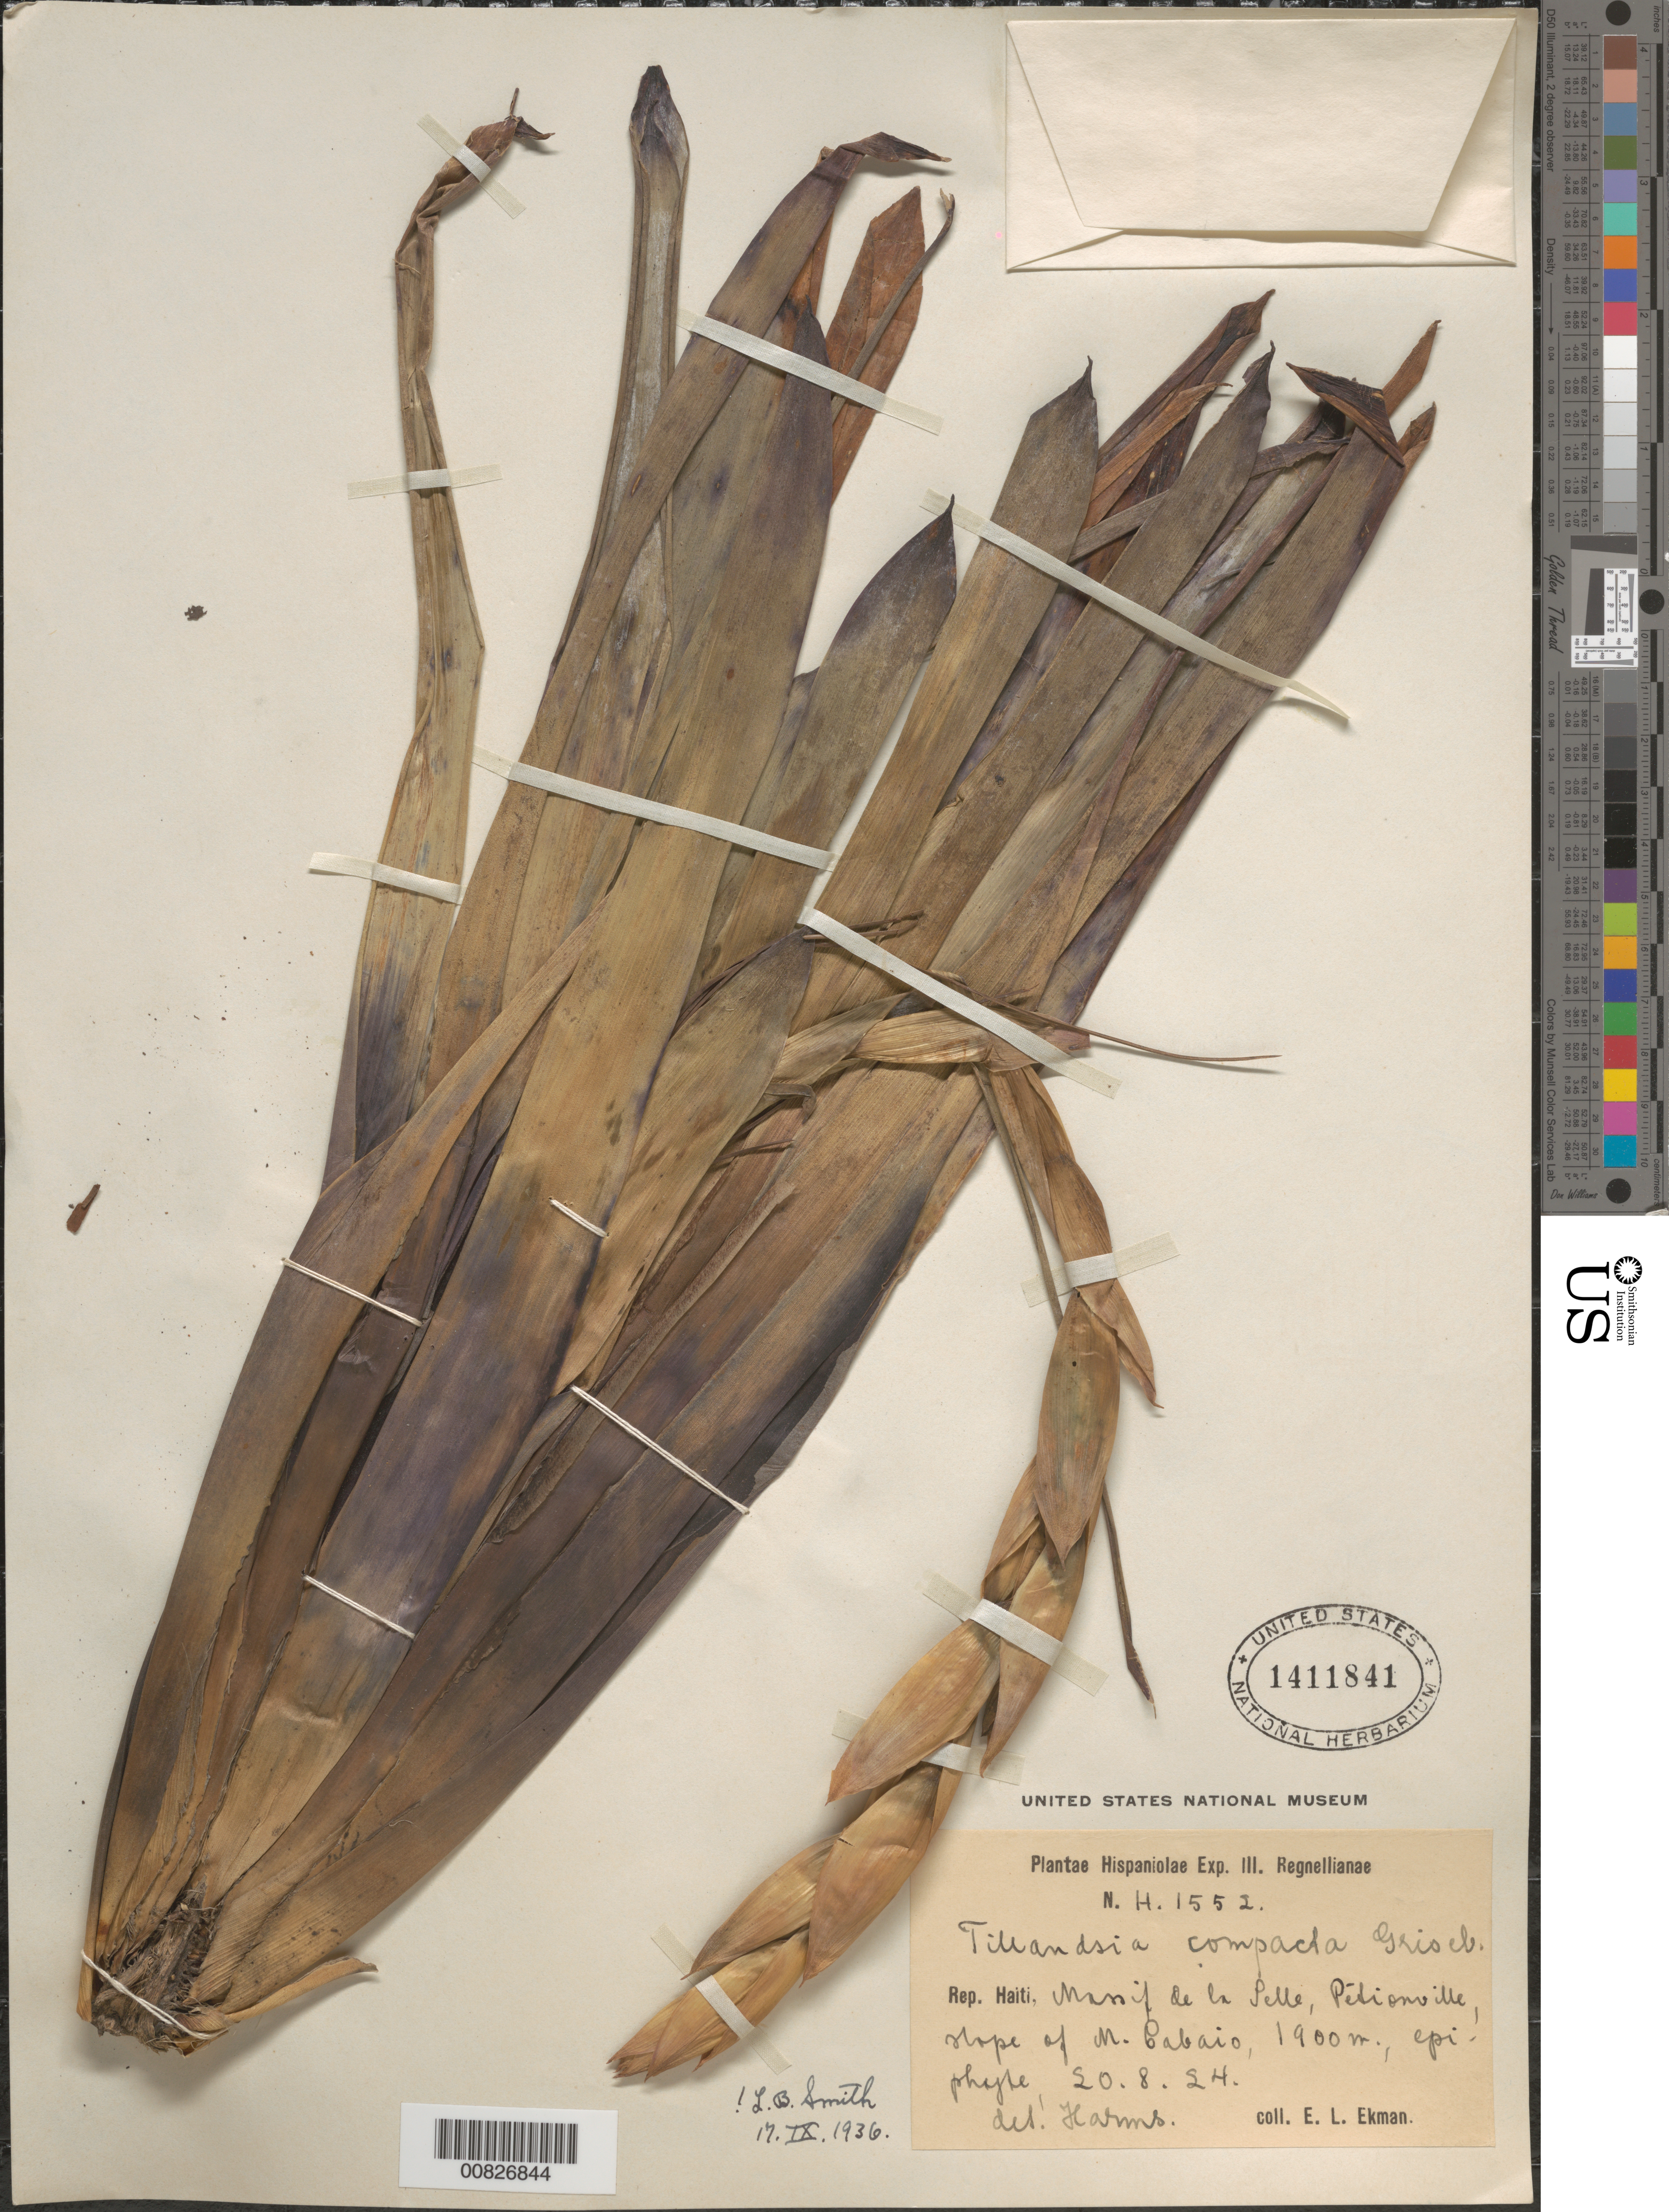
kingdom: Plantae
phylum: Tracheophyta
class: Liliopsida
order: Poales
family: Bromeliaceae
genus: Tillandsia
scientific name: Tillandsia compacta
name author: Griseb.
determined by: Harms, --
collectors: E. L. Ekman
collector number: H 1552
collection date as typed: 20 Aug 1924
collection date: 1924-08-20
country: Haiti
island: Hispaniola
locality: Massif de la Selle, Petionville, slope of M. Cabaio.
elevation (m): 1900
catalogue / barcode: US 1411841